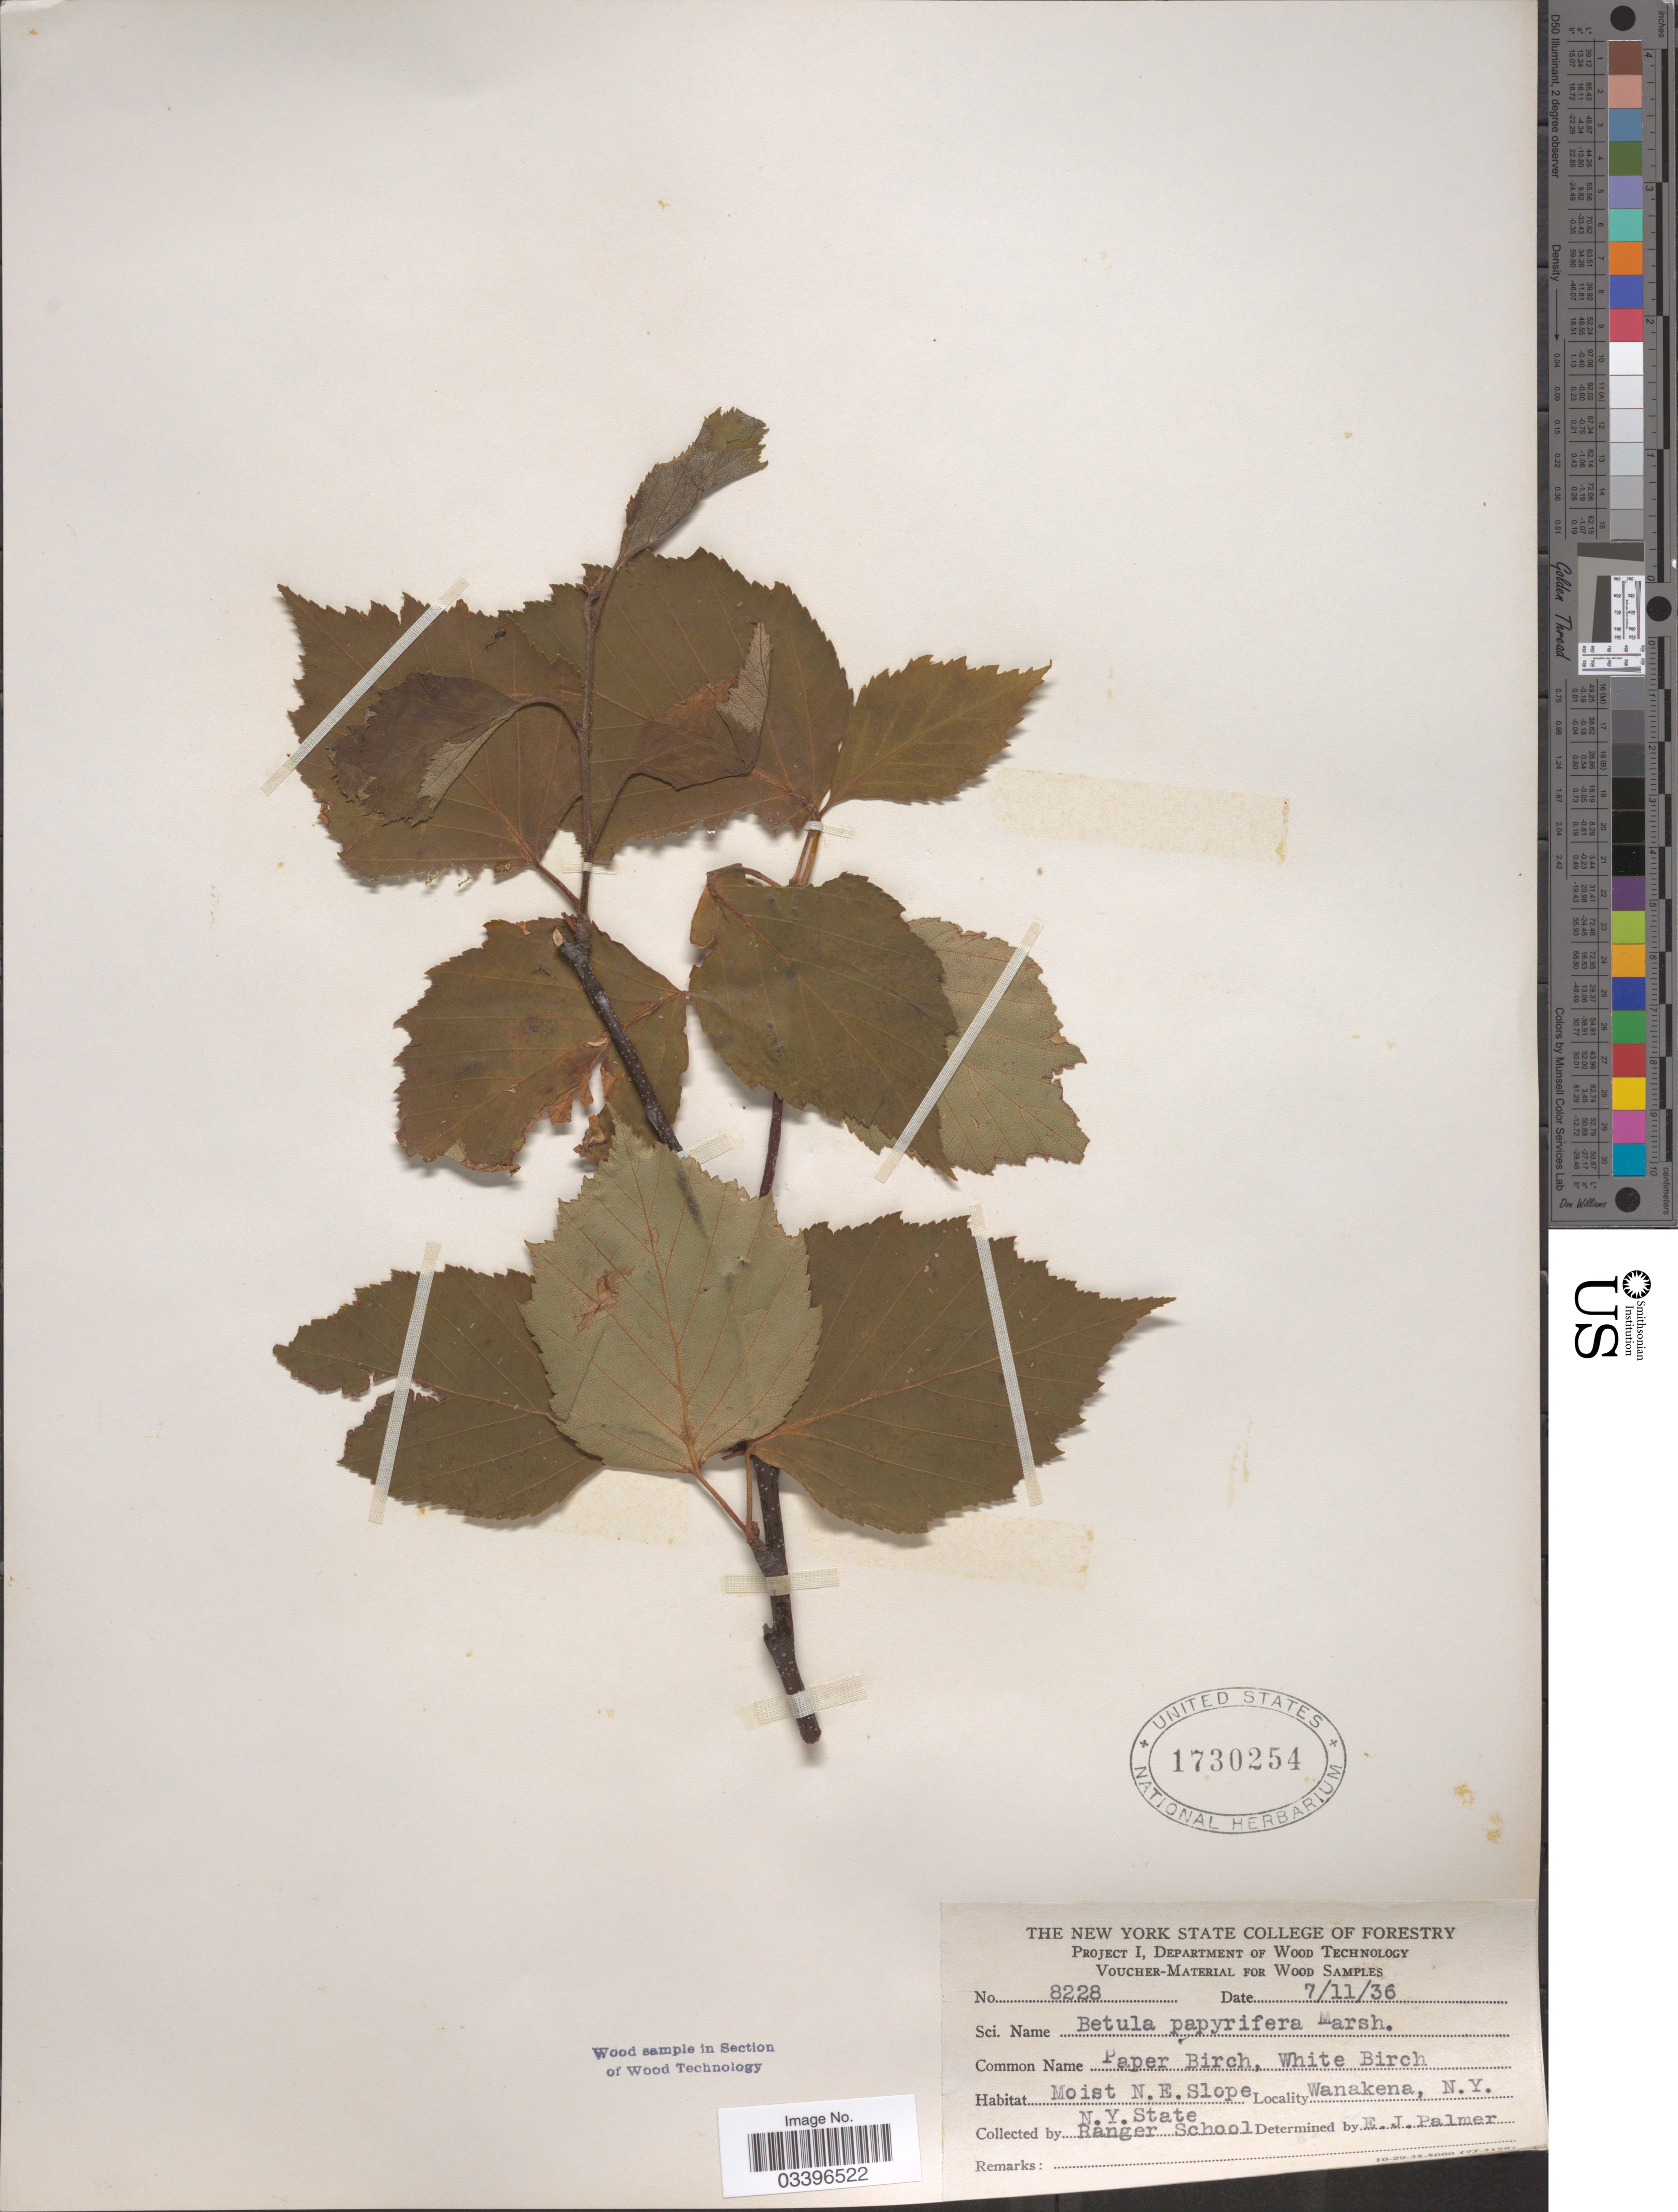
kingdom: Plantae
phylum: Tracheophyta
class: Magnoliopsida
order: Fagales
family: Betulaceae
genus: Betula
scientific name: Betula papyrifera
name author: Marshall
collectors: N. Ranger School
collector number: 8228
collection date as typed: Transcribed d/m/y: 11/7/36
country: United States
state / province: New York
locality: Moist N.E. Slope. Wanakena.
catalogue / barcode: US 1730254